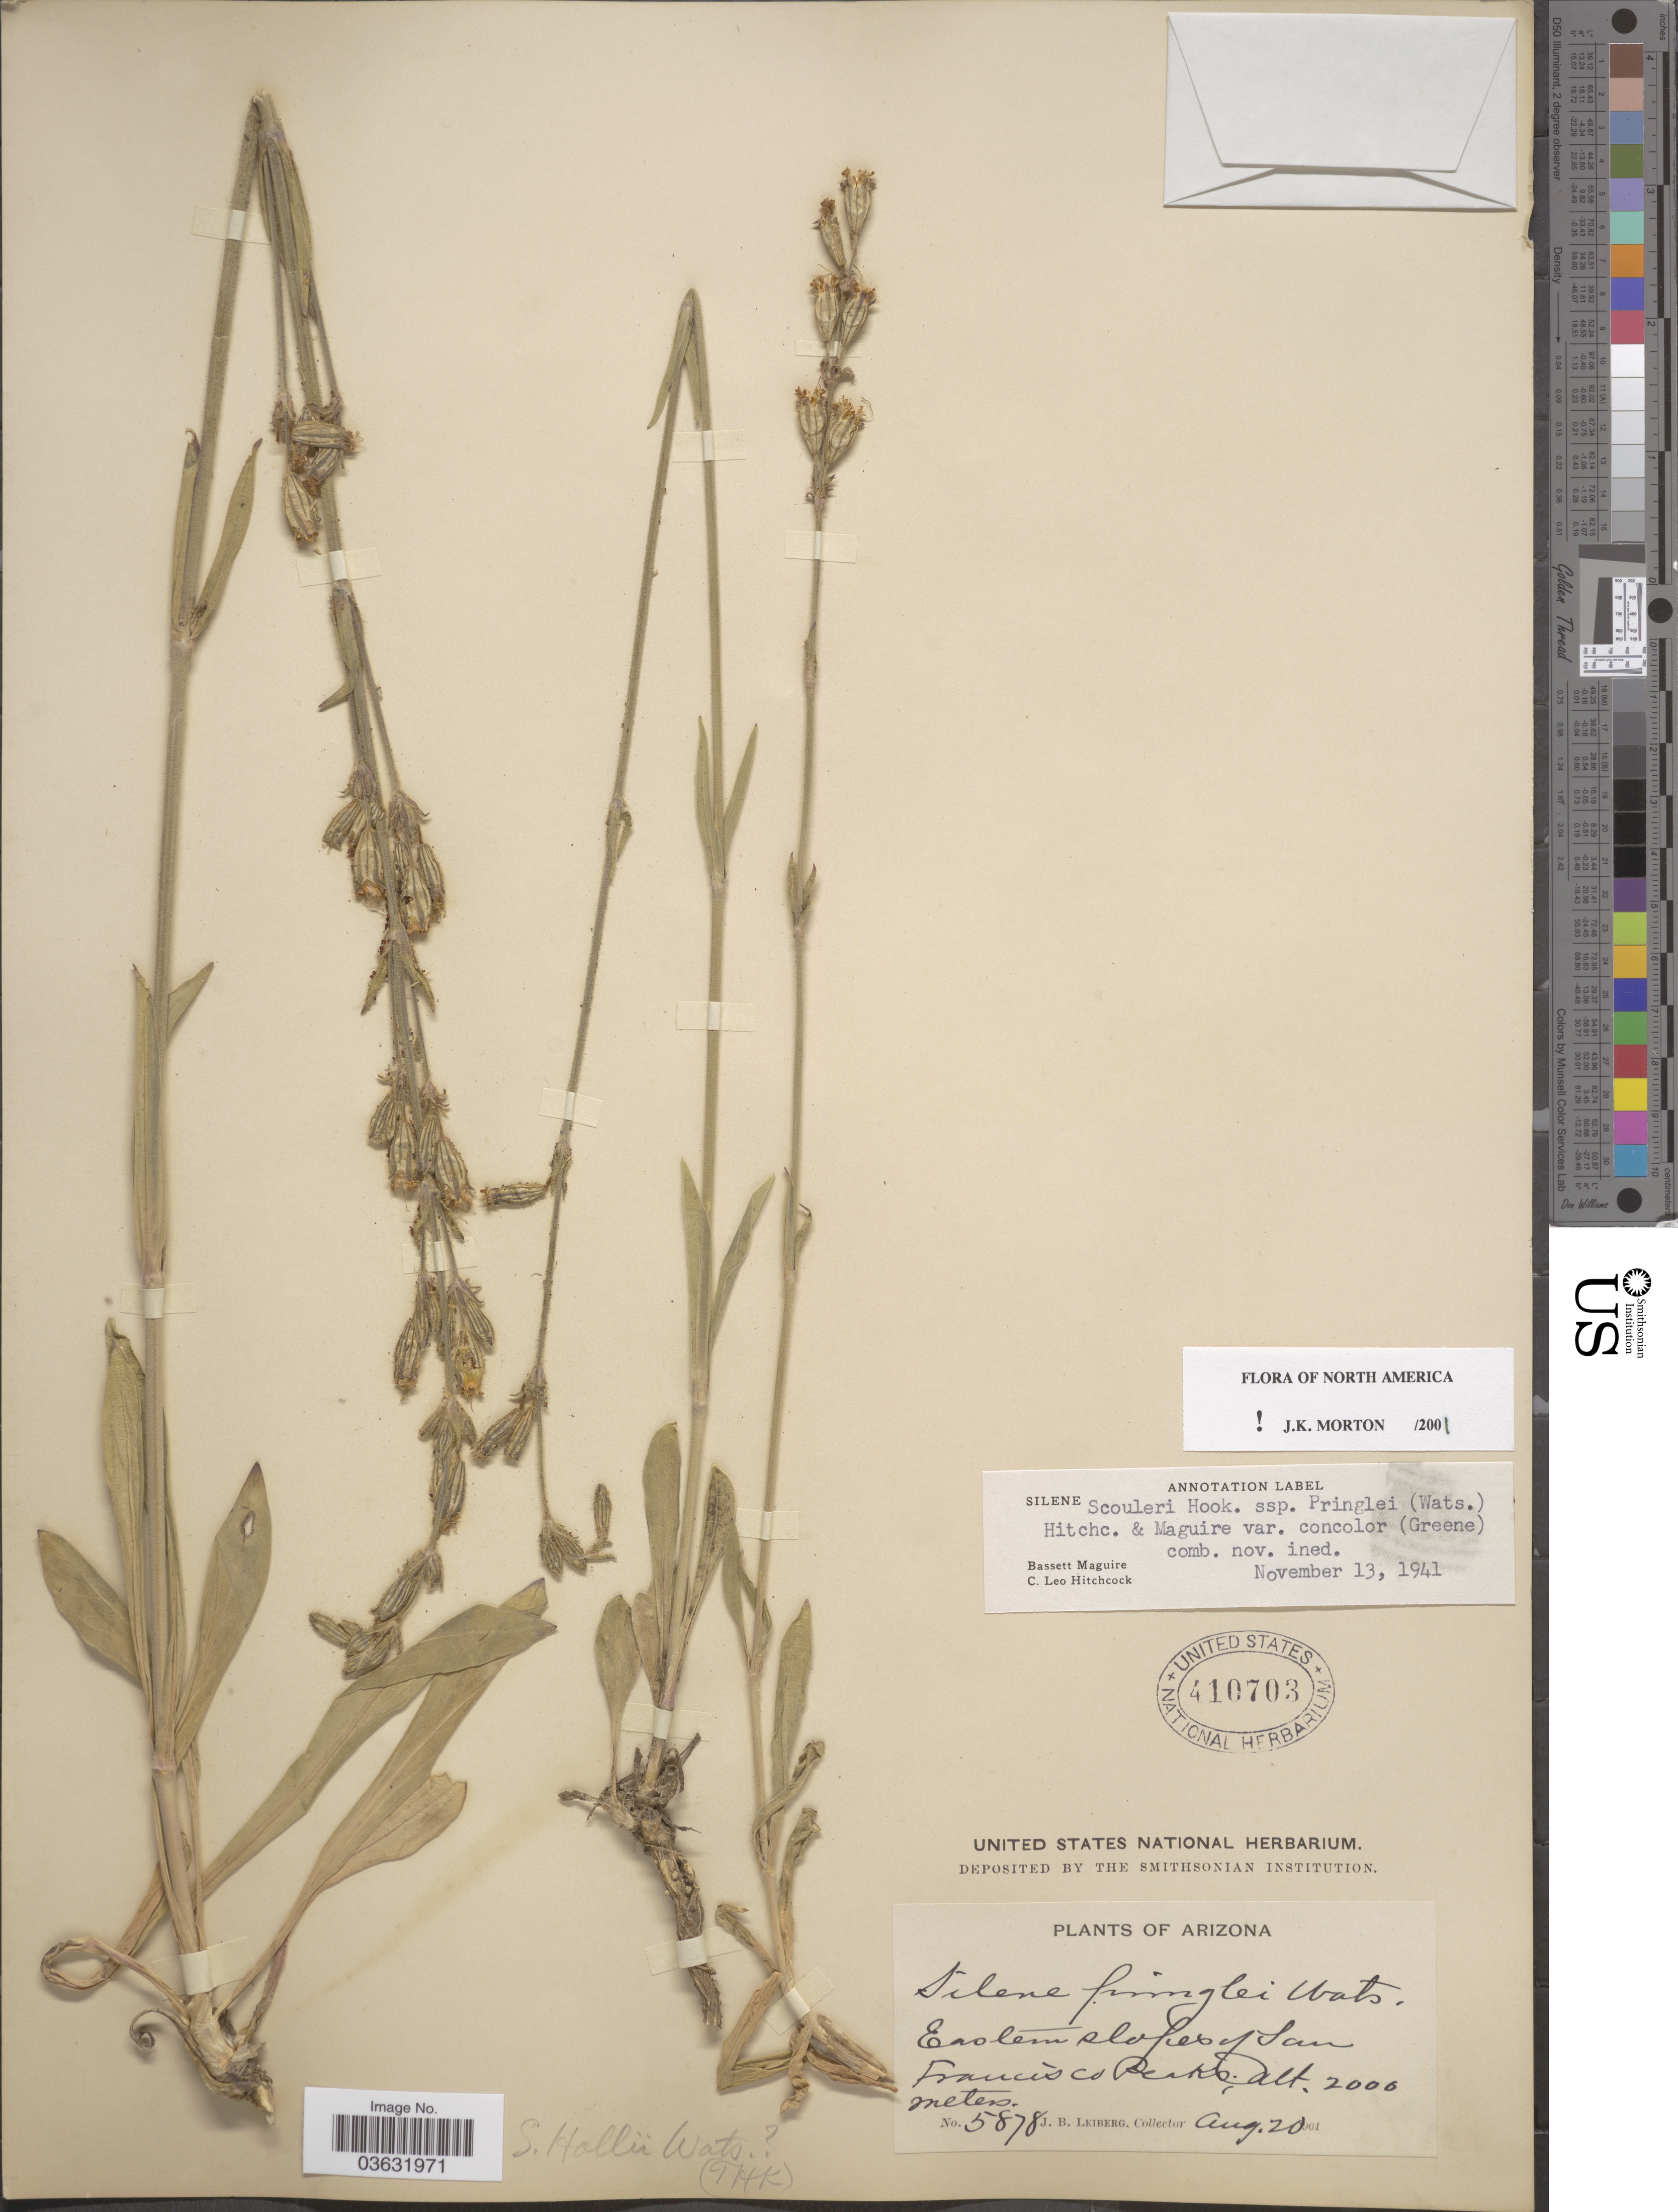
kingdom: Plantae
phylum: Tracheophyta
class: Magnoliopsida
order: Caryophyllales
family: Caryophyllaceae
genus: Silene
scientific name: Silene scouleri var. concolor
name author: (Greene) C.L. Hitchc. & Maguire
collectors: J. B. Leiberg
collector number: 5878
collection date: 1901-08-20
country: United States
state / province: Arizona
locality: Eastern slopes of San Francisco Peaks.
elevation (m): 2000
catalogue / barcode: US 410703